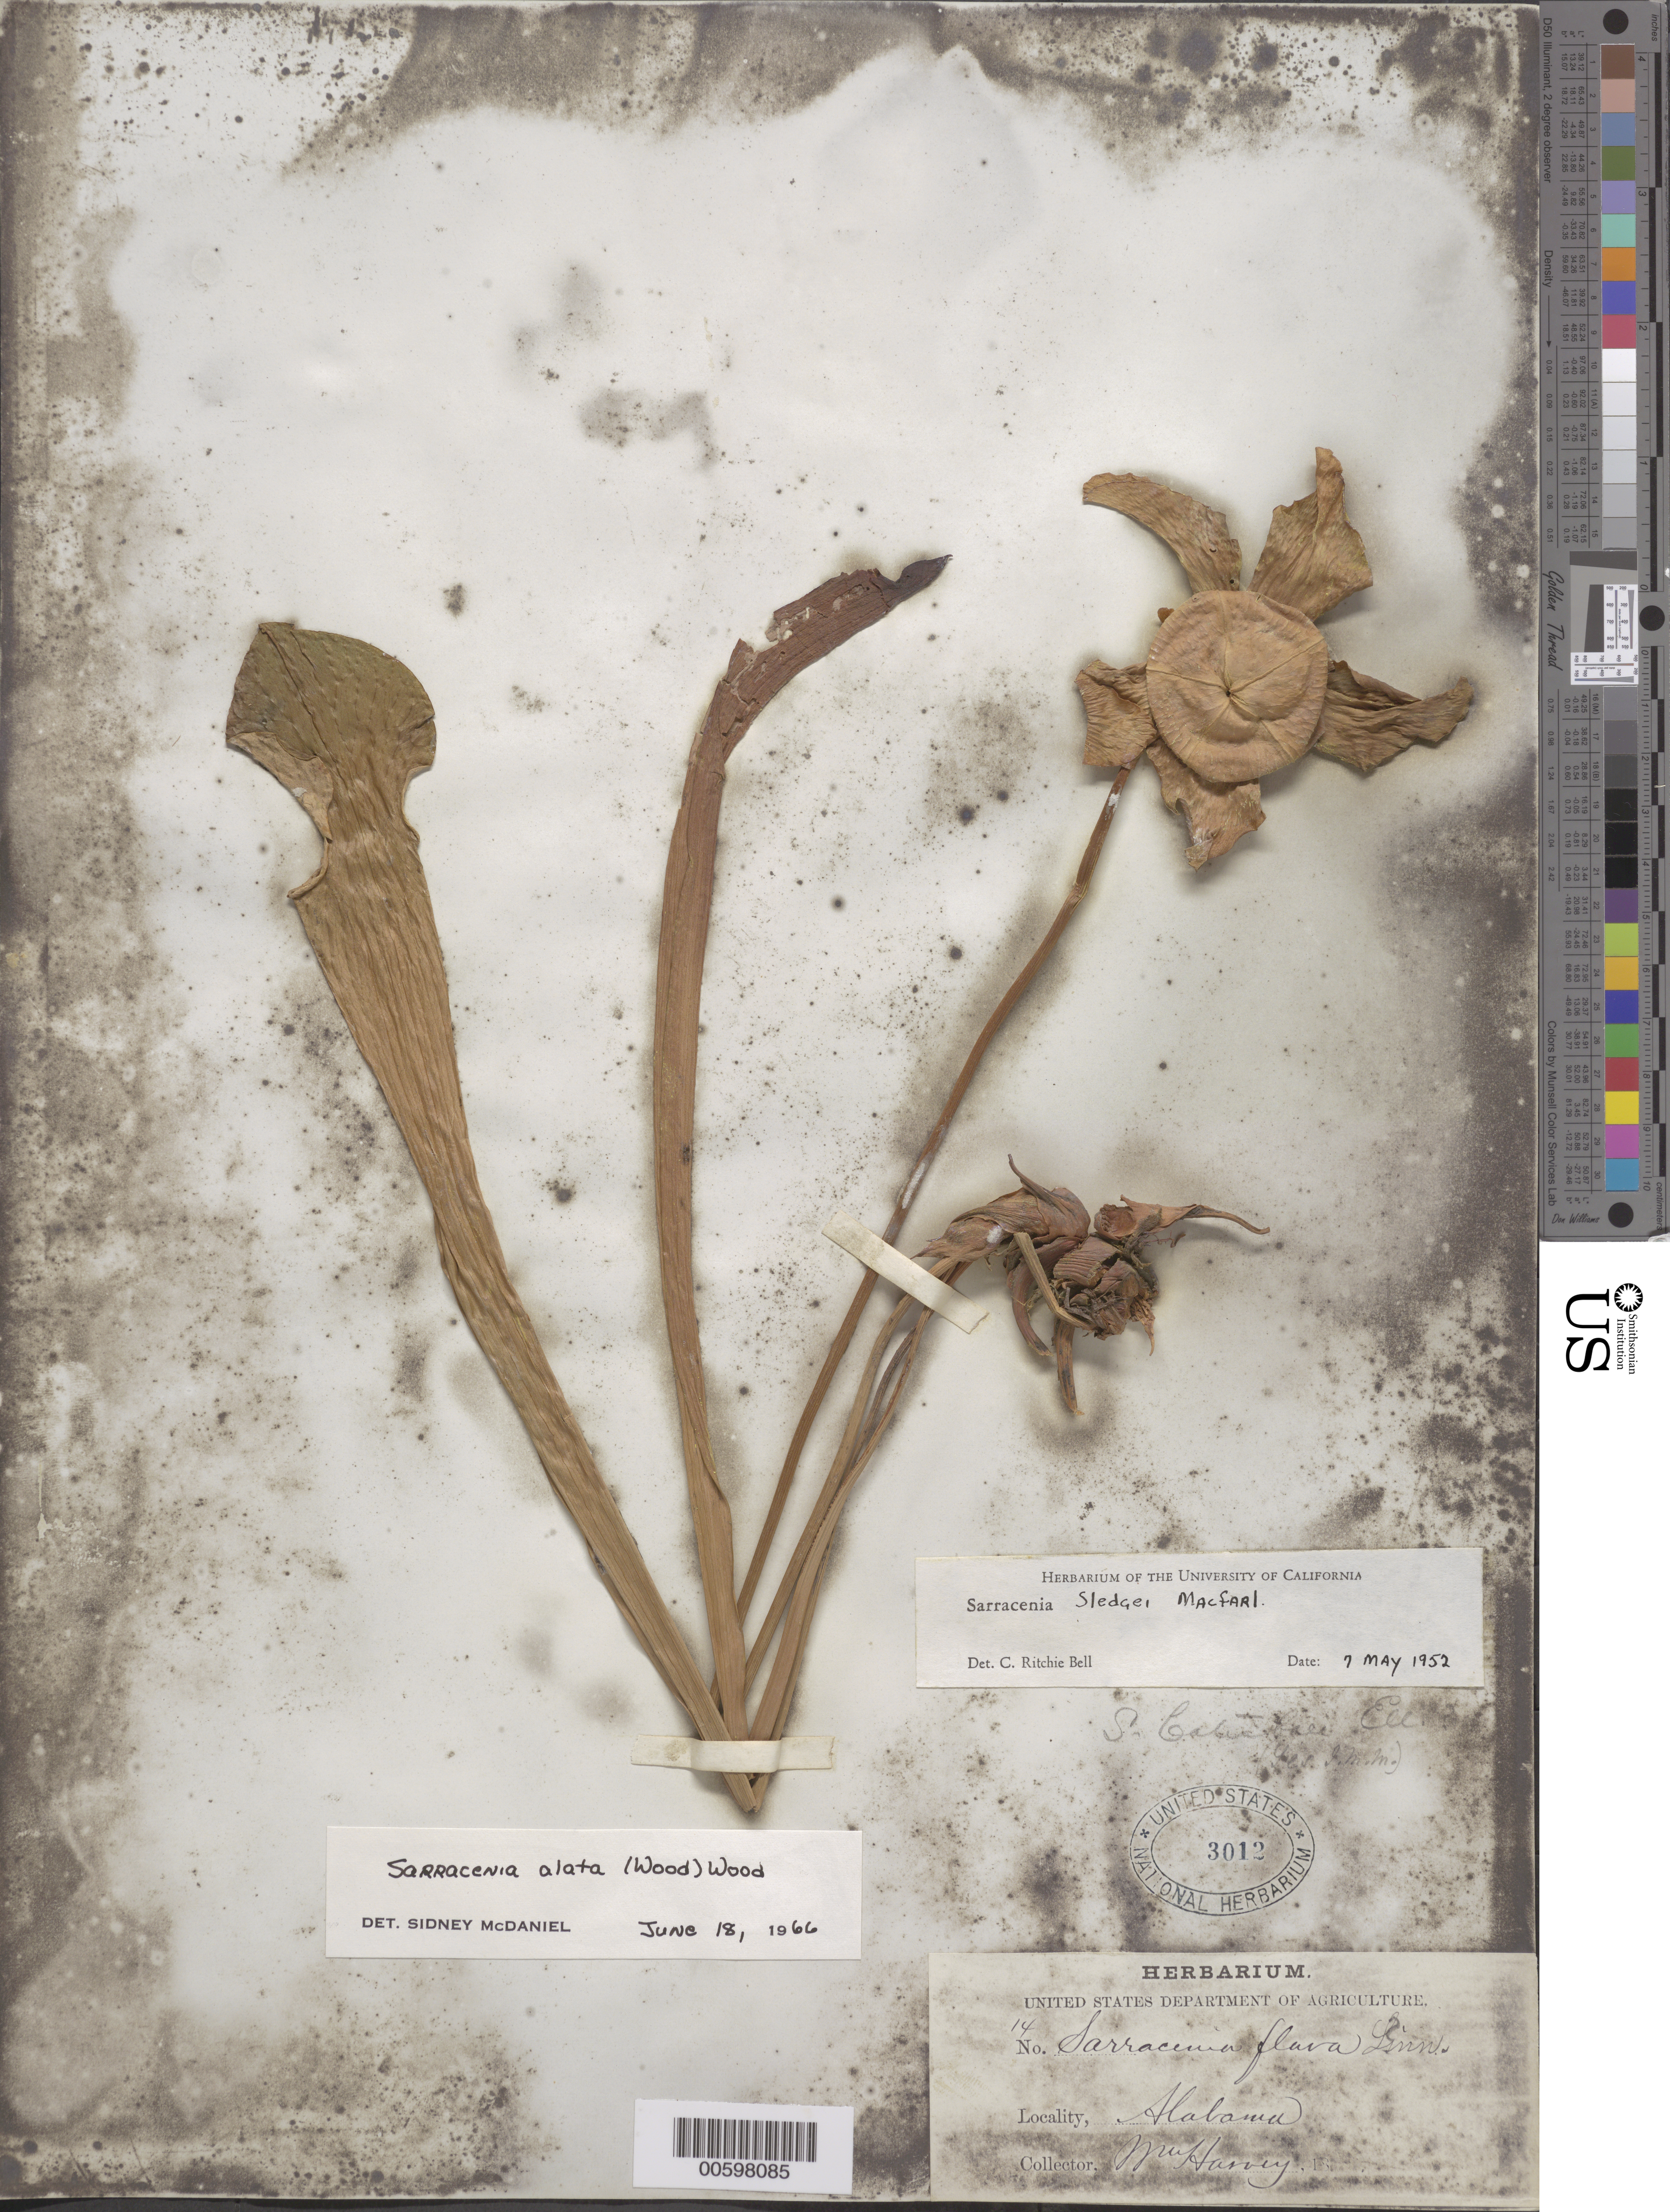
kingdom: Plantae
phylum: Tracheophyta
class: Magnoliopsida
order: Ericales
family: Sarraceniaceae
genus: Sarracenia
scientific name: Sarracenia alata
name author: (Alph. Wood) Alph. Wood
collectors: W. Harvey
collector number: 14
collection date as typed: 18--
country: United States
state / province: Alabama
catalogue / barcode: US 3012